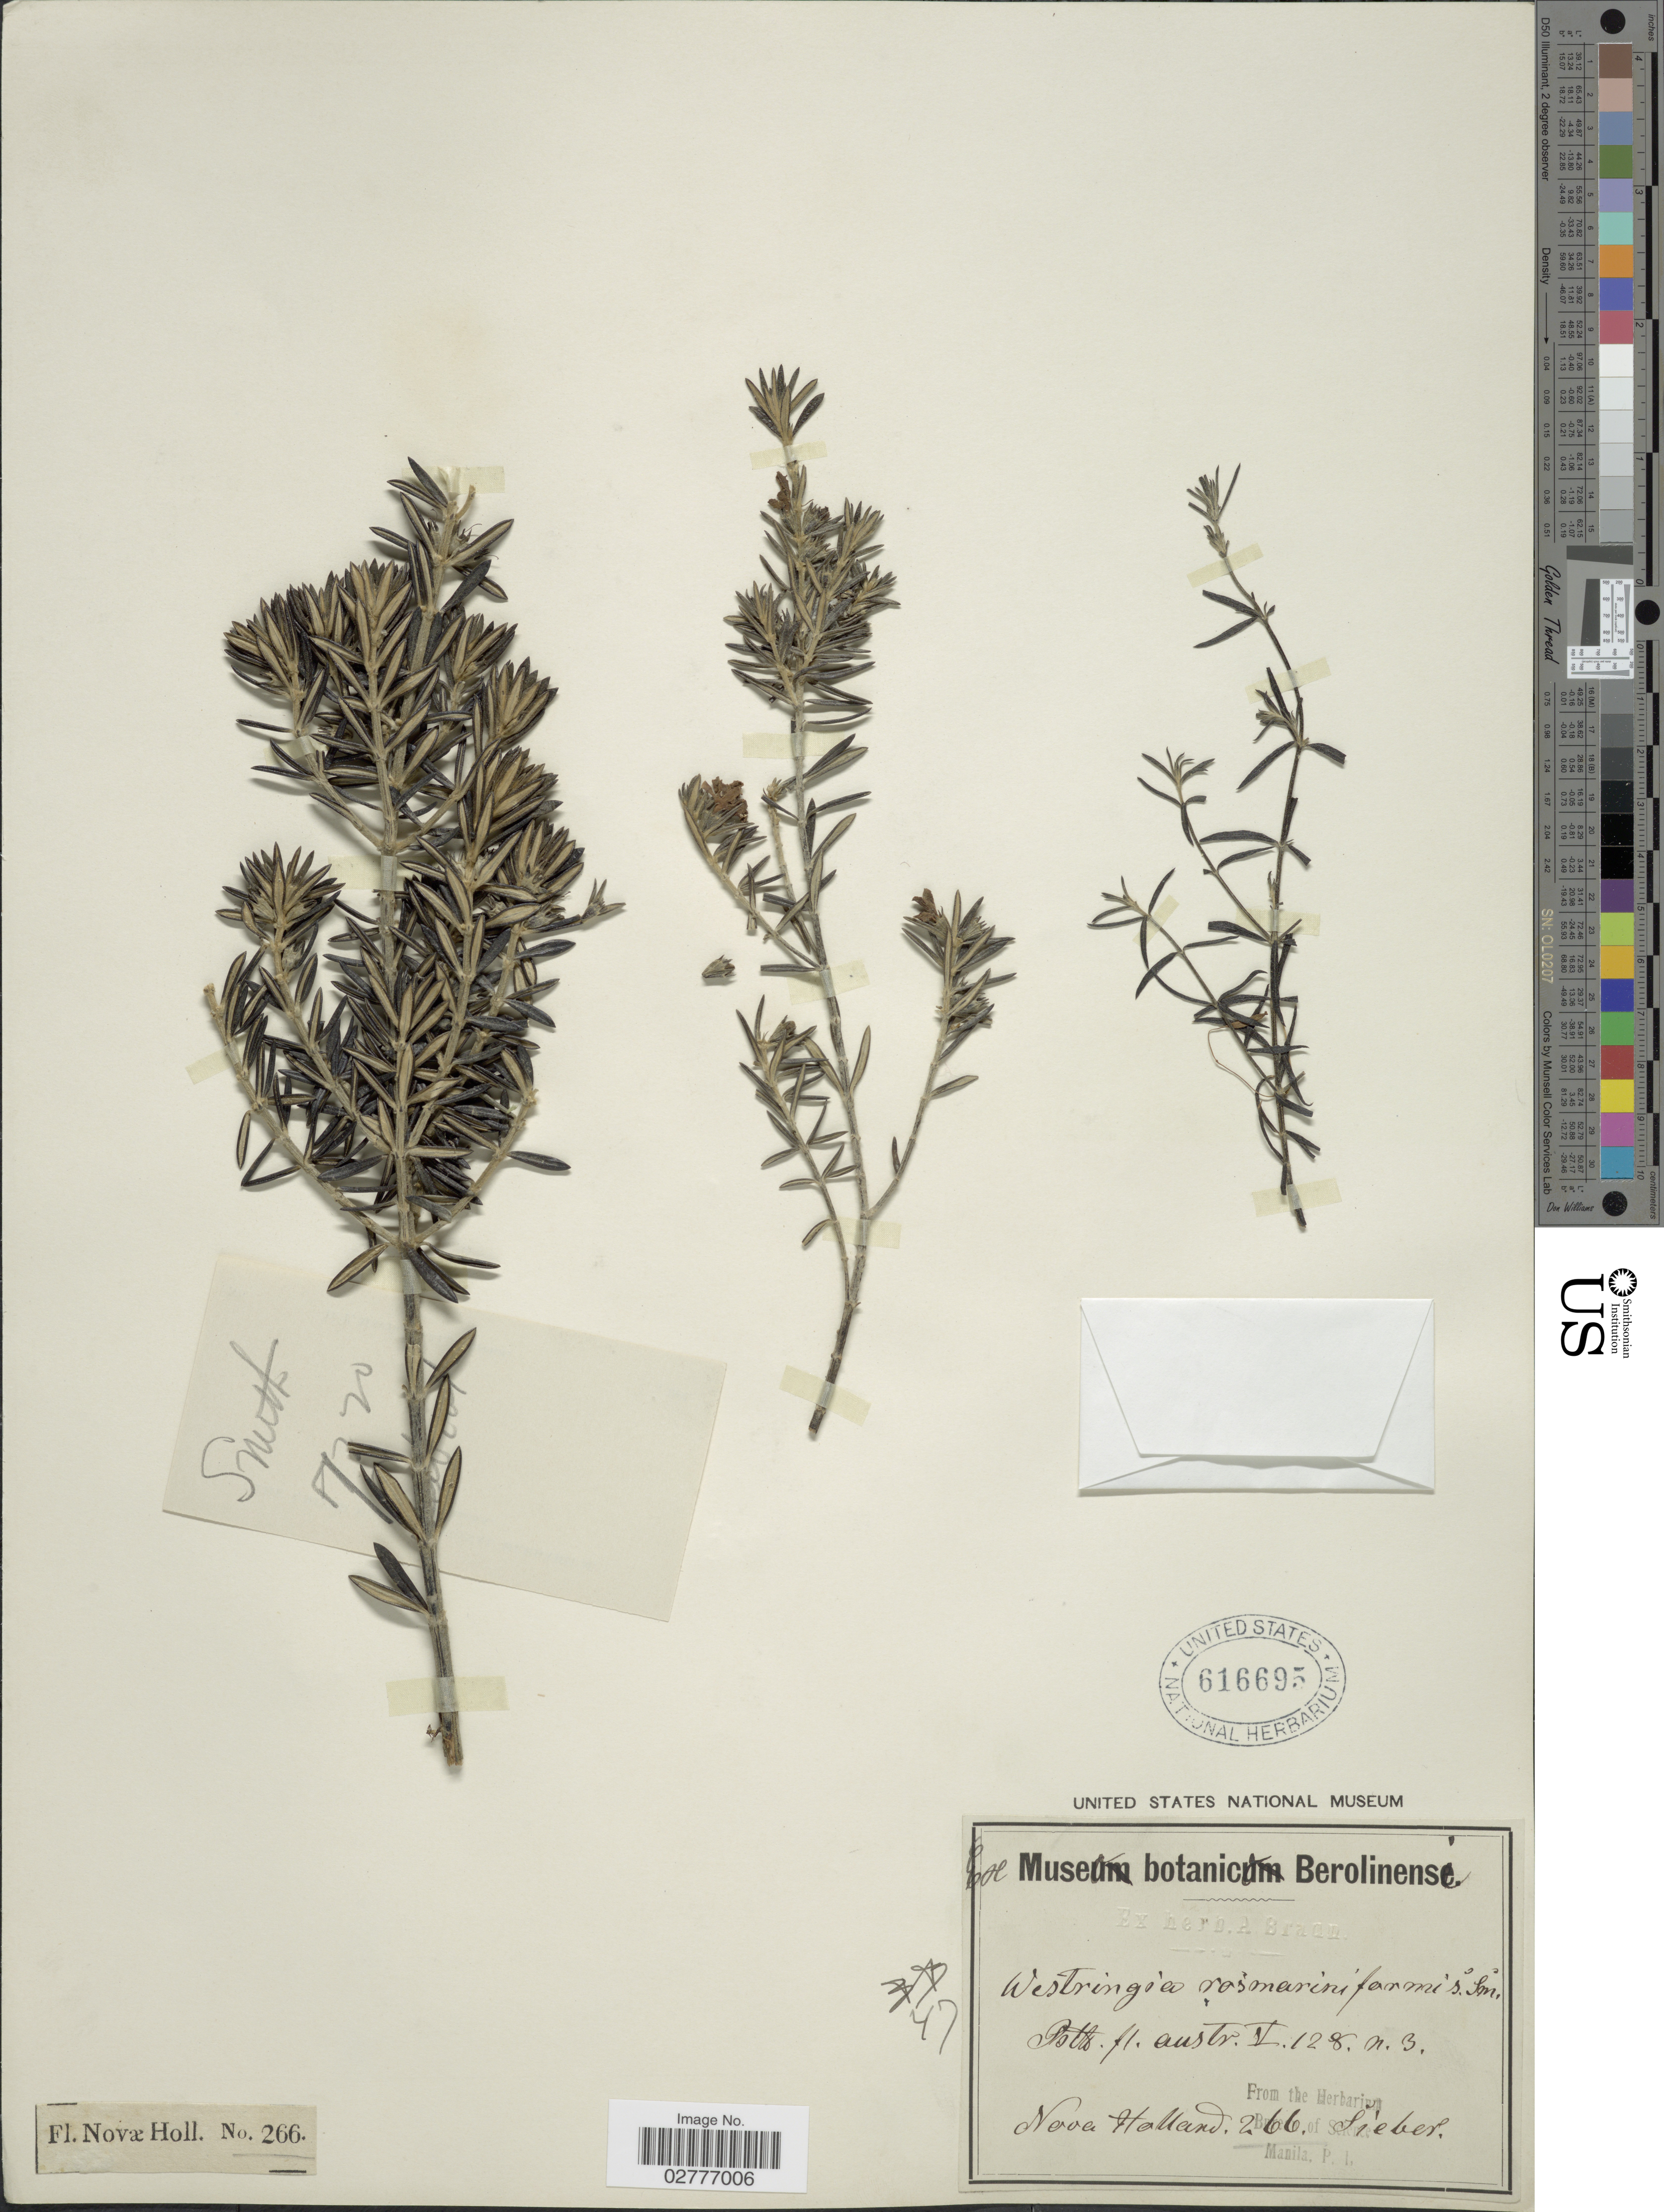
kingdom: Plantae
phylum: Tracheophyta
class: Magnoliopsida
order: Lamiales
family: Lamiaceae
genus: Westringia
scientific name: Westringia rosmariniformis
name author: Sm.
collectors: -- Sieber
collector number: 266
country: Australia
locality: Nova Holland.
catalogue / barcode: US 616695